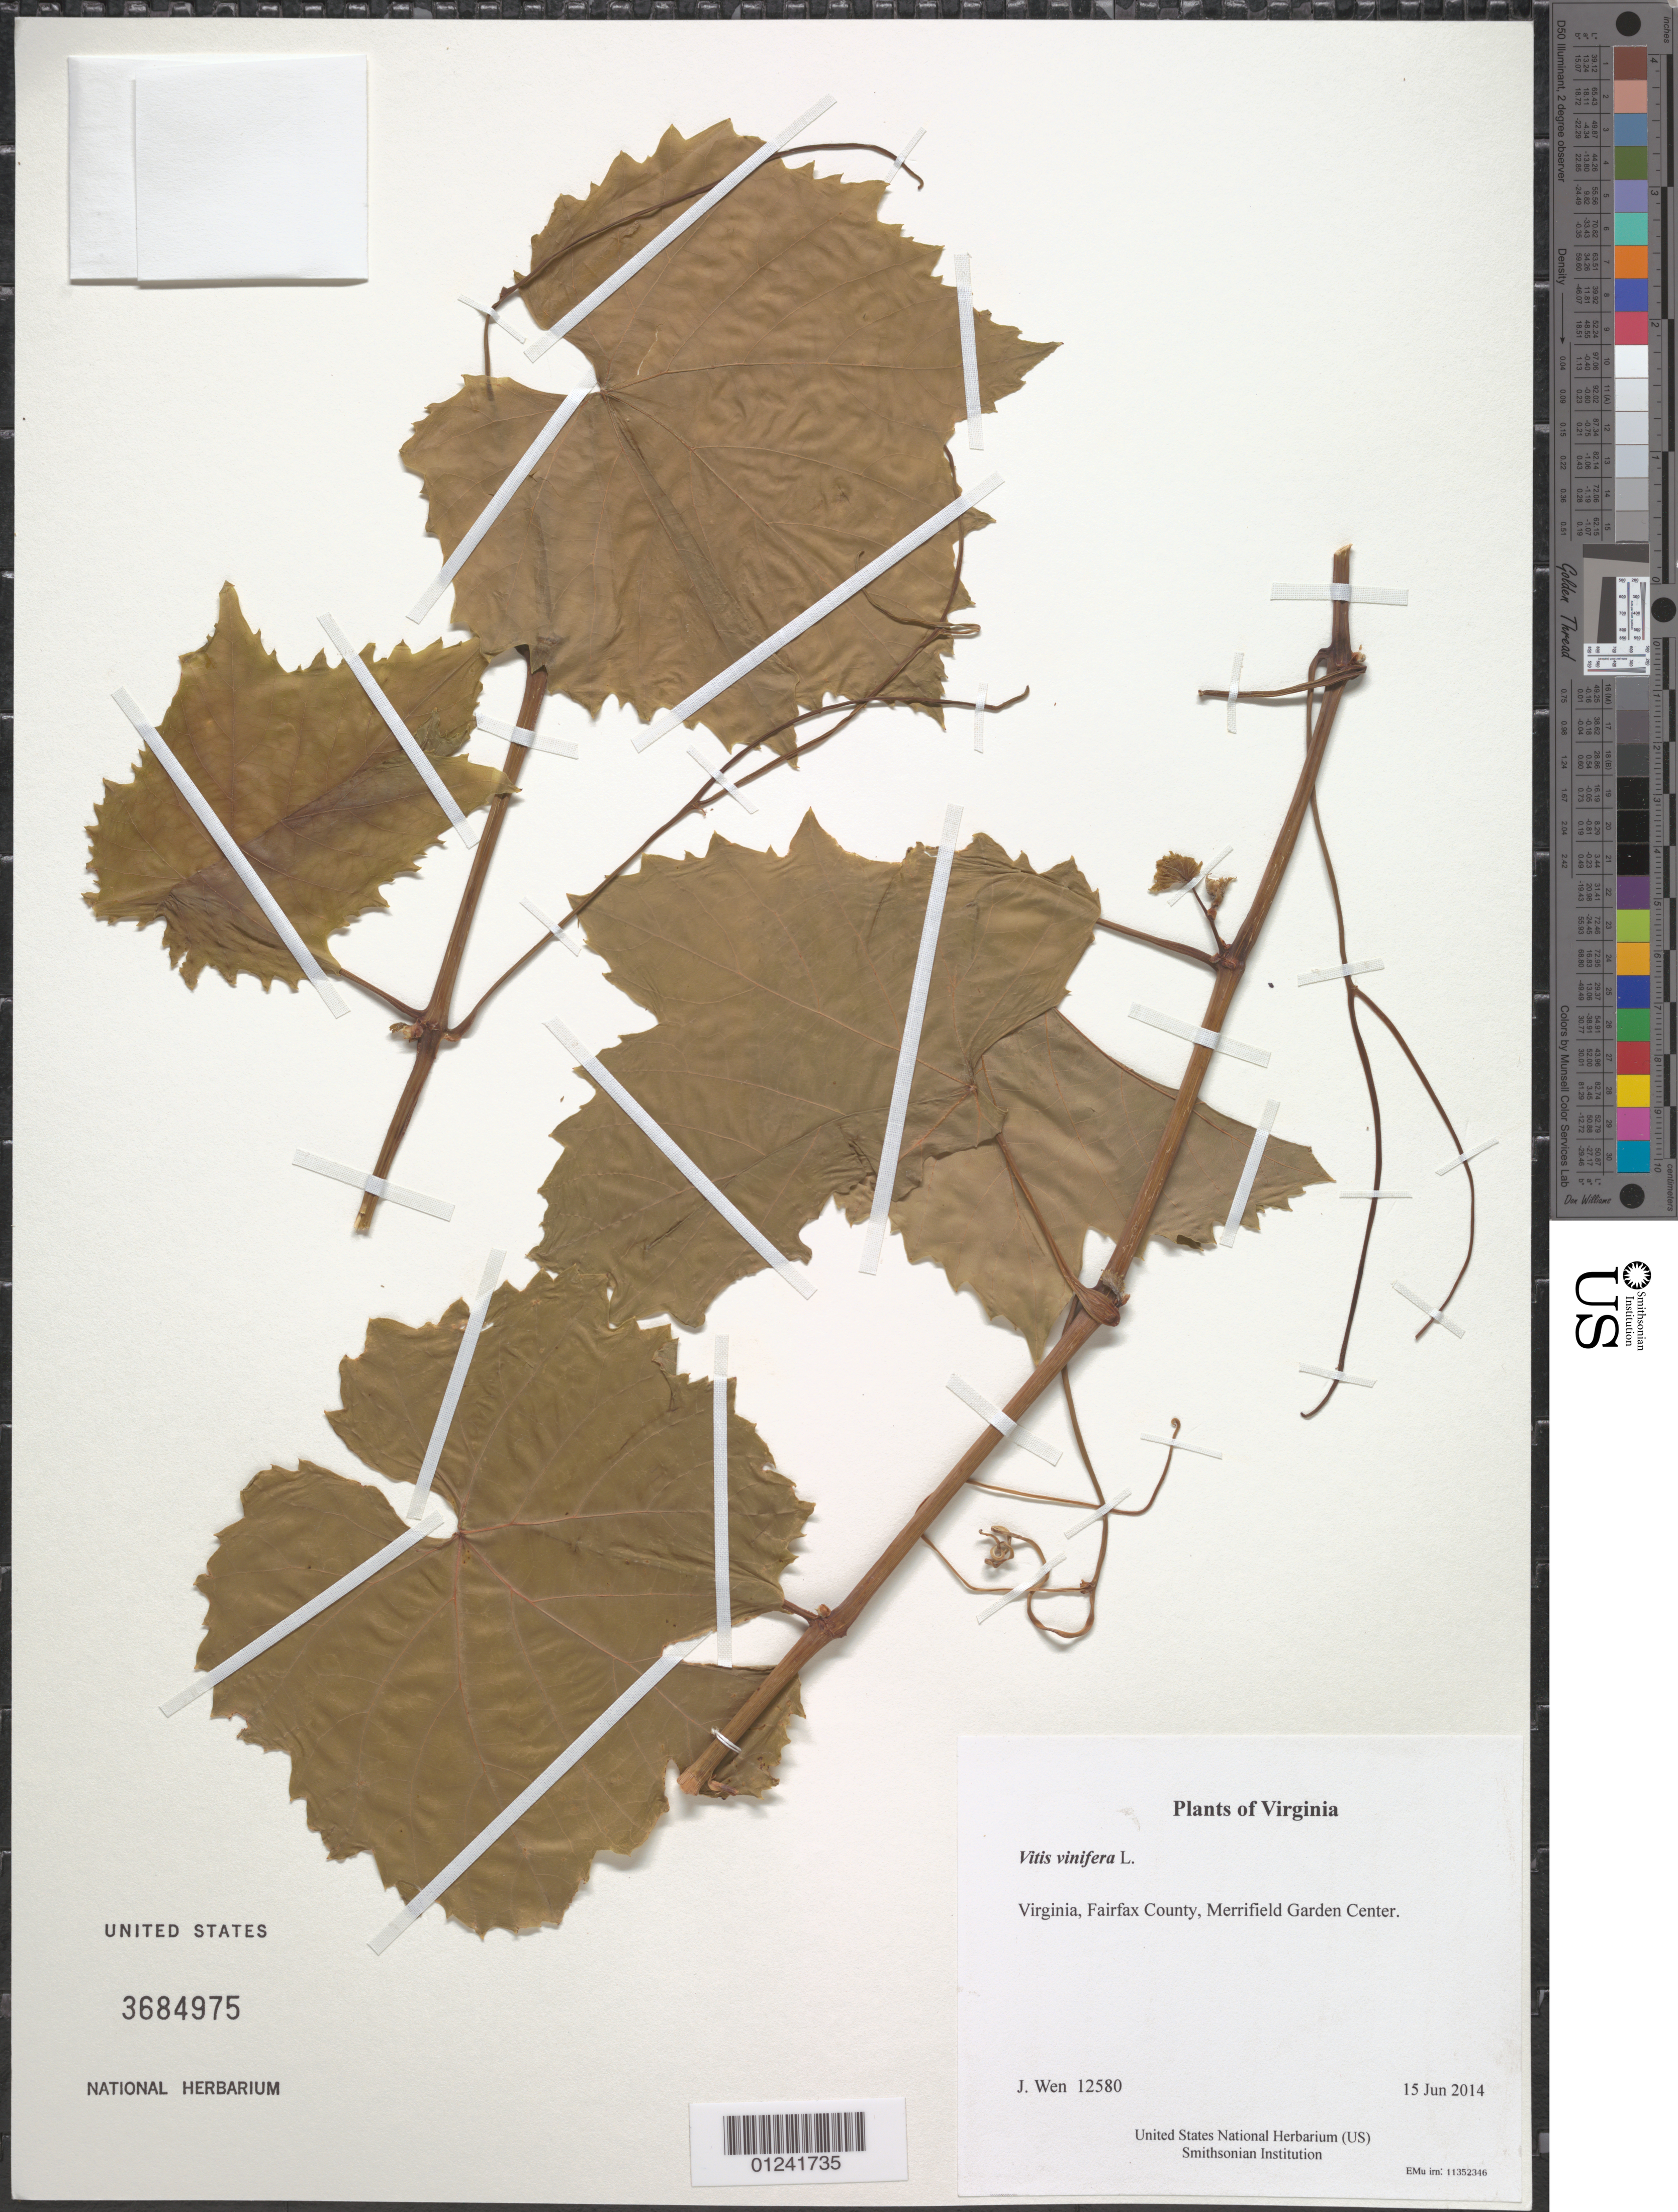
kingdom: Plantae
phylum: Tracheophyta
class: Magnoliopsida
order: Vitales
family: Vitaceae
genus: Vitis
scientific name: Vitis vinifera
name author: L.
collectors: J. Wen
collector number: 12580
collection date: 2014-06-15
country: United States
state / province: Virginia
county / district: Fairfax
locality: Merrifield Garden Center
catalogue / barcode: US 3684975